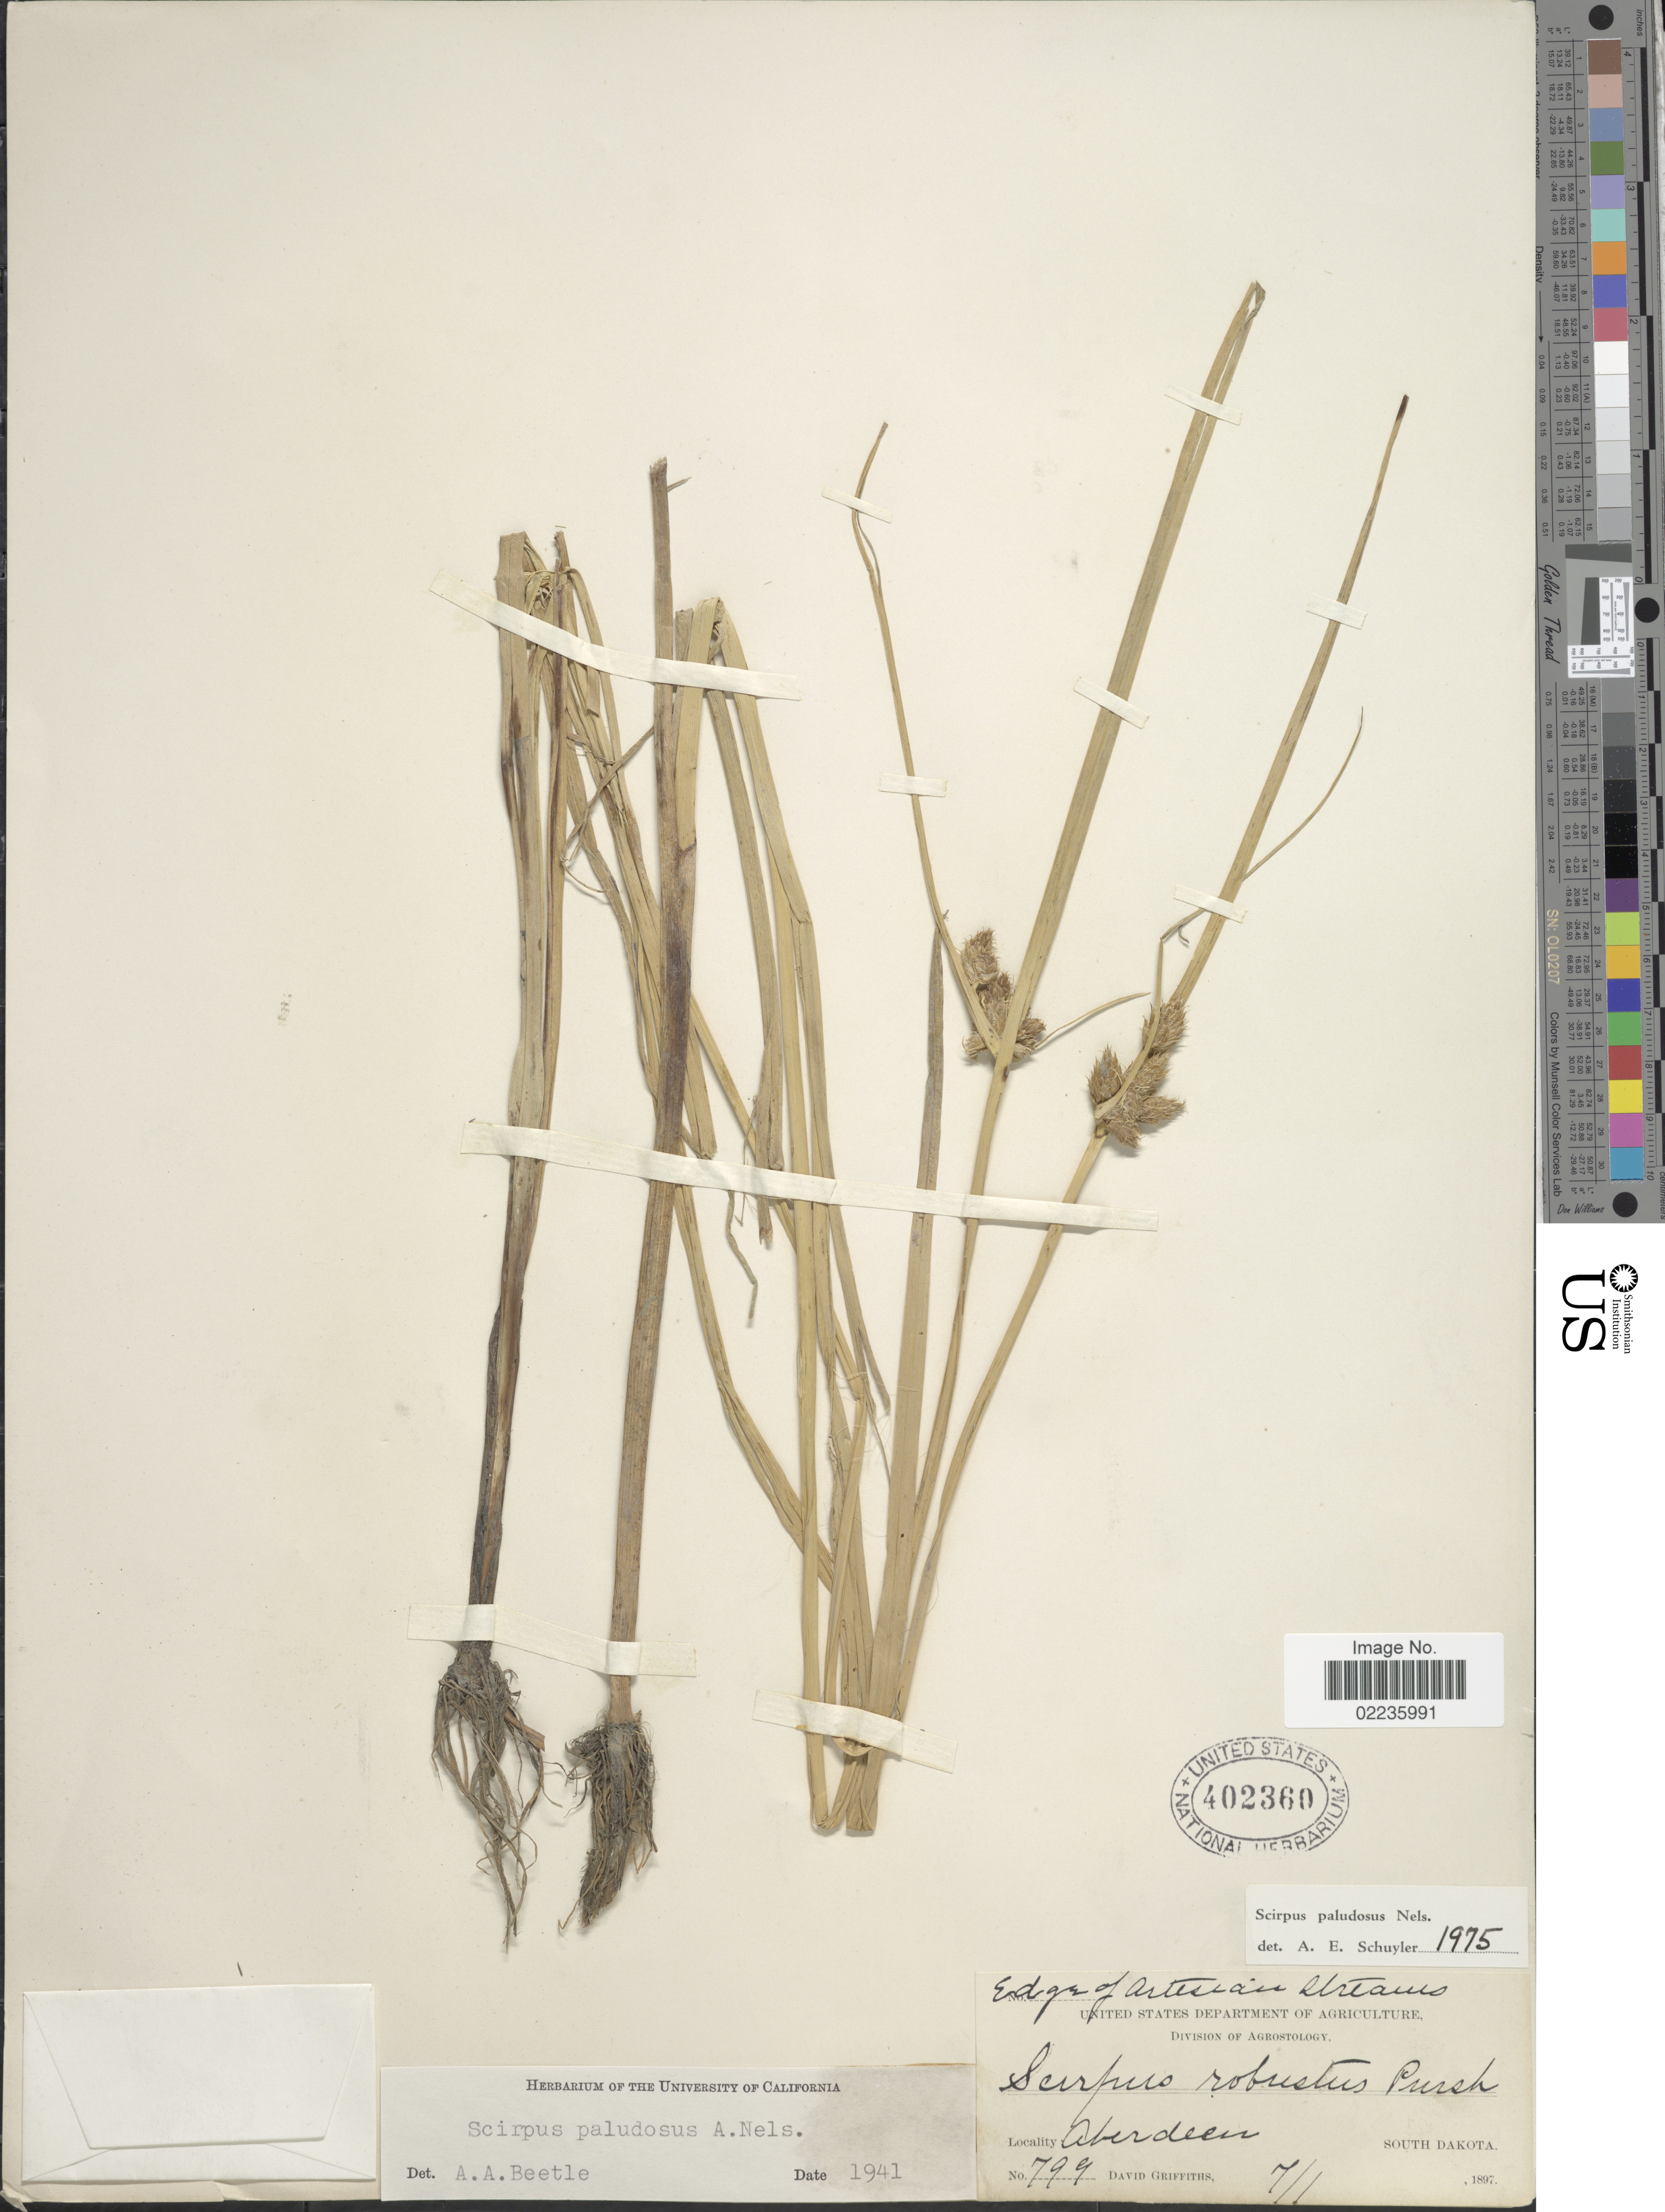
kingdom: Plantae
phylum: Tracheophyta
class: Liliopsida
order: Poales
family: Cyperaceae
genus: Bolboschoenus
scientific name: Bolboschoenus maritimus subsp. paludosus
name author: (A. Nelson) T. Koyama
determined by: Strong, M. T., (US), Smithsonian Institution - National Museum of Natural History (UNITED STATES)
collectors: D. Griffiths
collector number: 799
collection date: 1897-07-01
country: United States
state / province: South Dakota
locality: Aberdeen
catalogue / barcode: US 402360